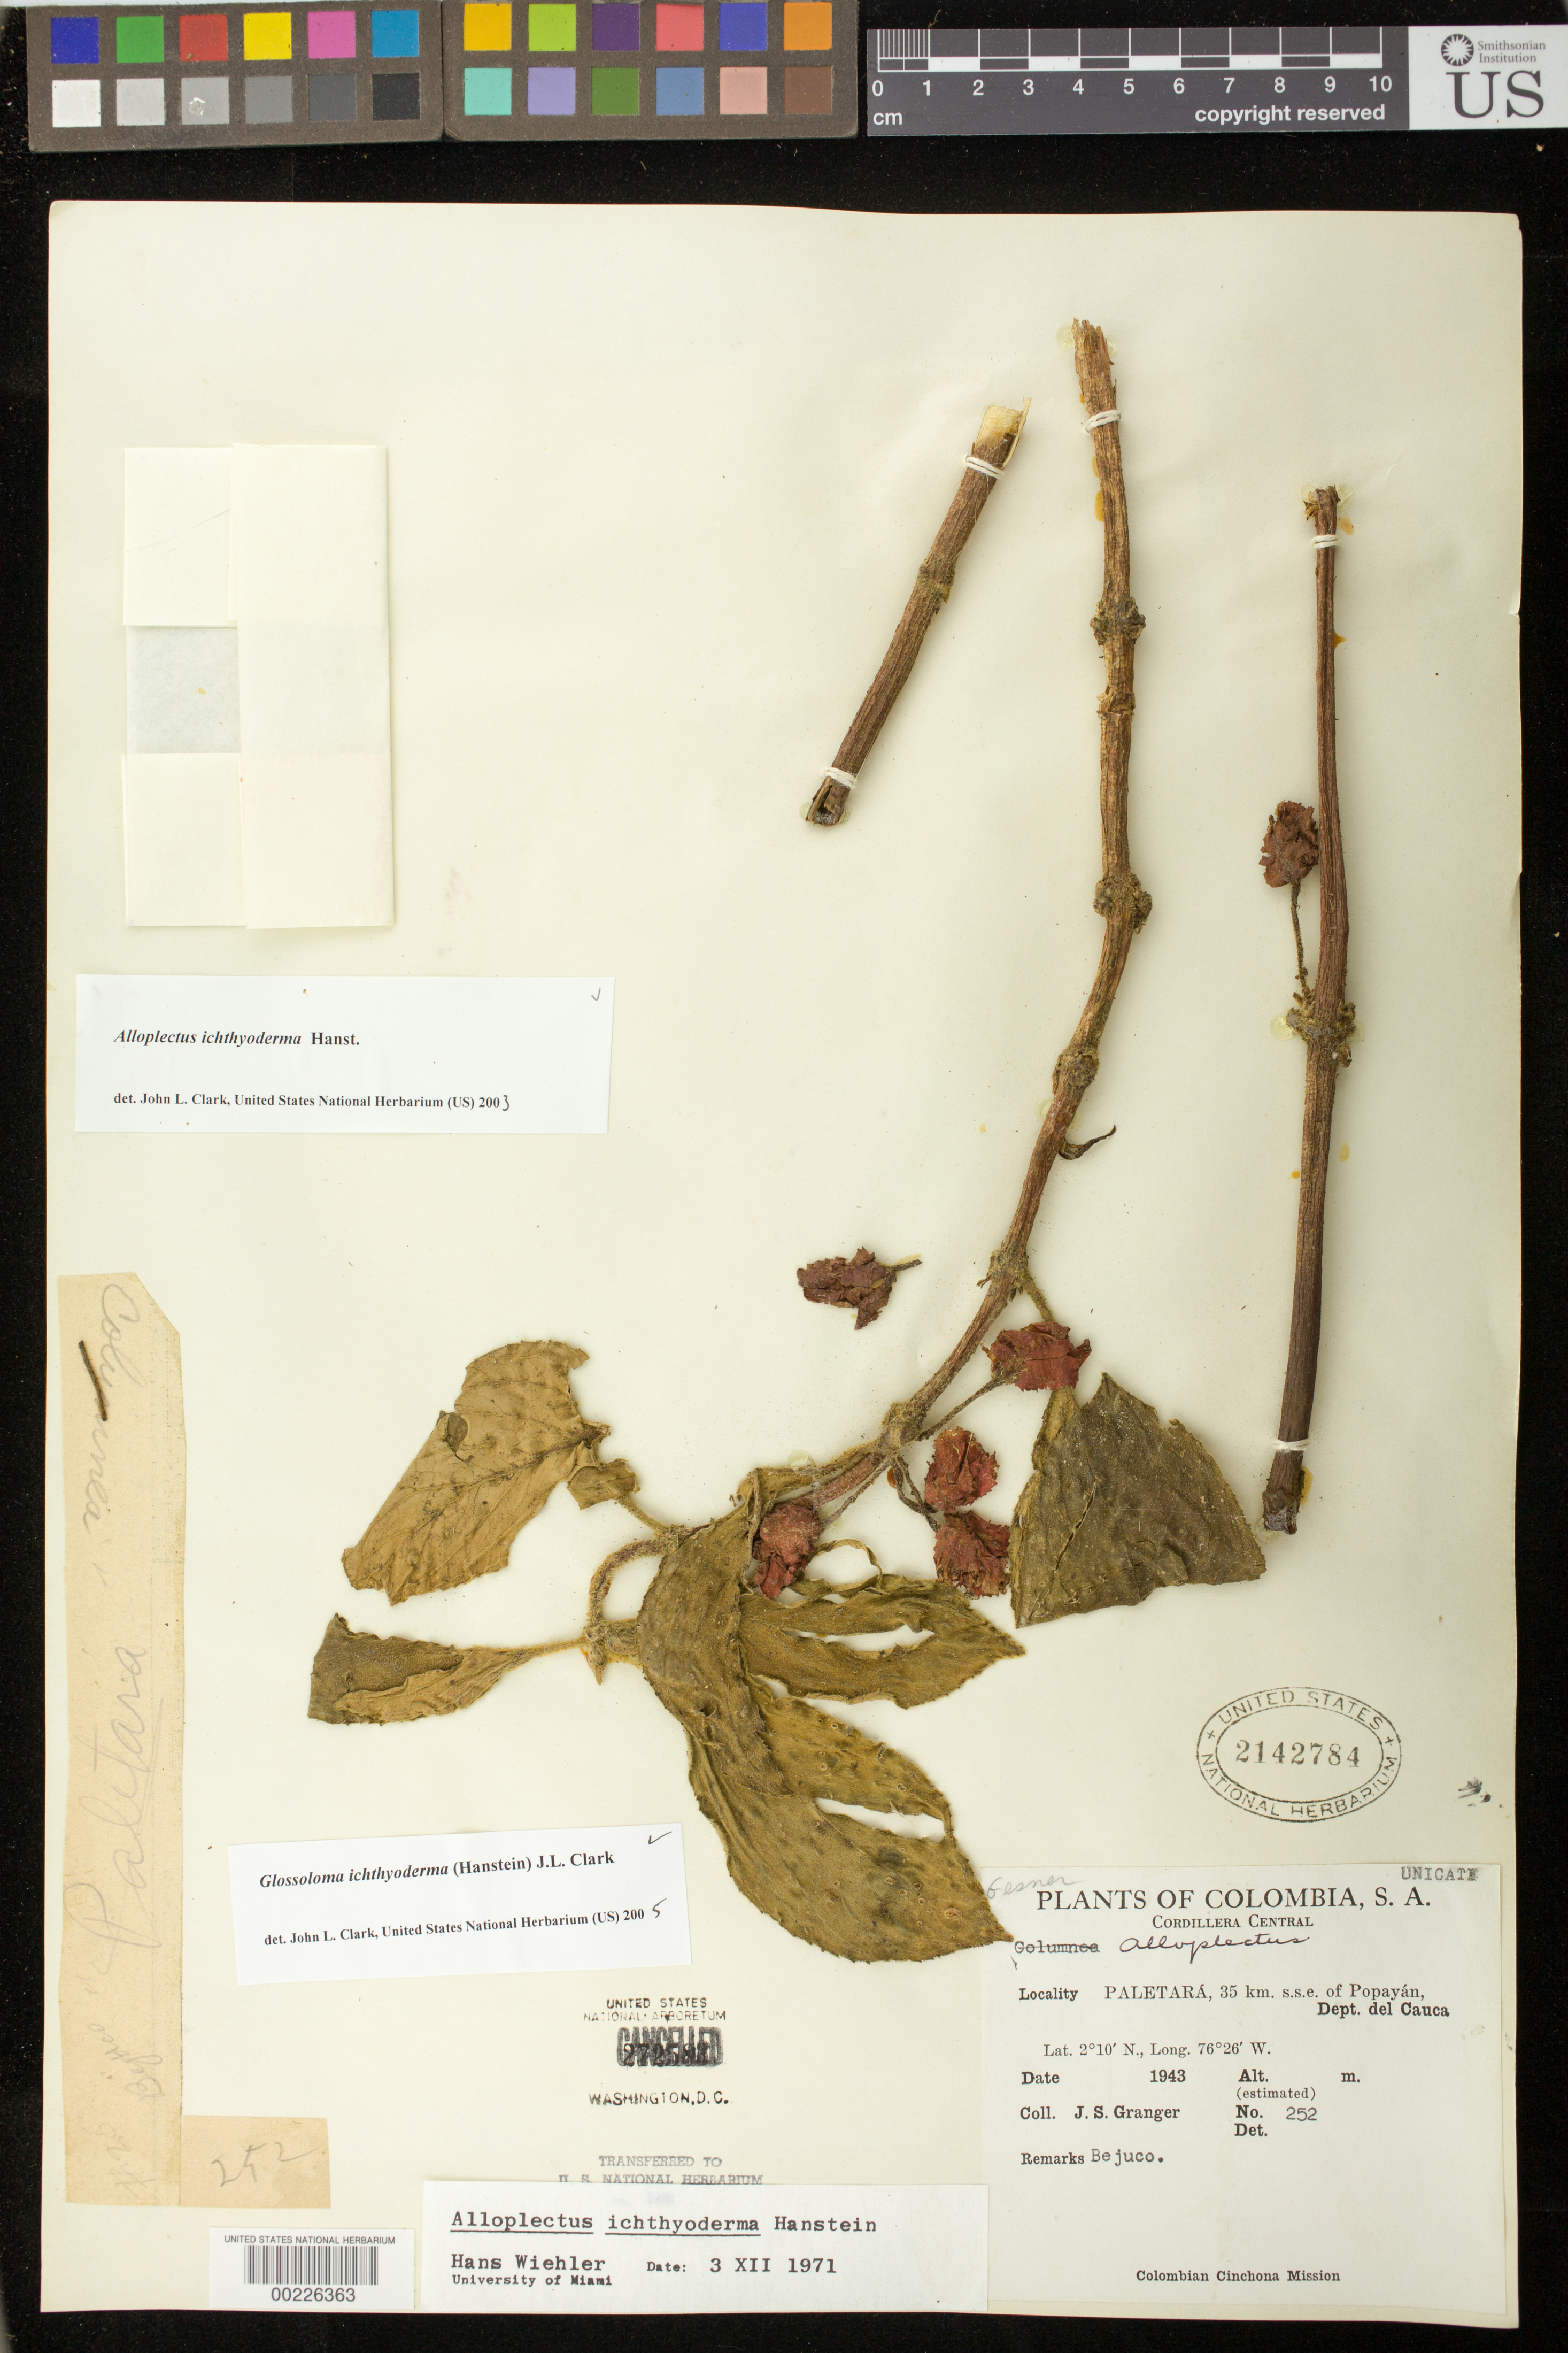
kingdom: Plantae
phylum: Tracheophyta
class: Magnoliopsida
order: Lamiales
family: Gesneriaceae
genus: Glossoloma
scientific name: Glossoloma ichthyoderma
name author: (Hanst.) J.L. Clark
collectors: J. Granger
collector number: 252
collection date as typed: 1943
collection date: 1943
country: Colombia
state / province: Cauca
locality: Cordillera Central, Paletara, 35 km SSE of Popayan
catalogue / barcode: US 2142784